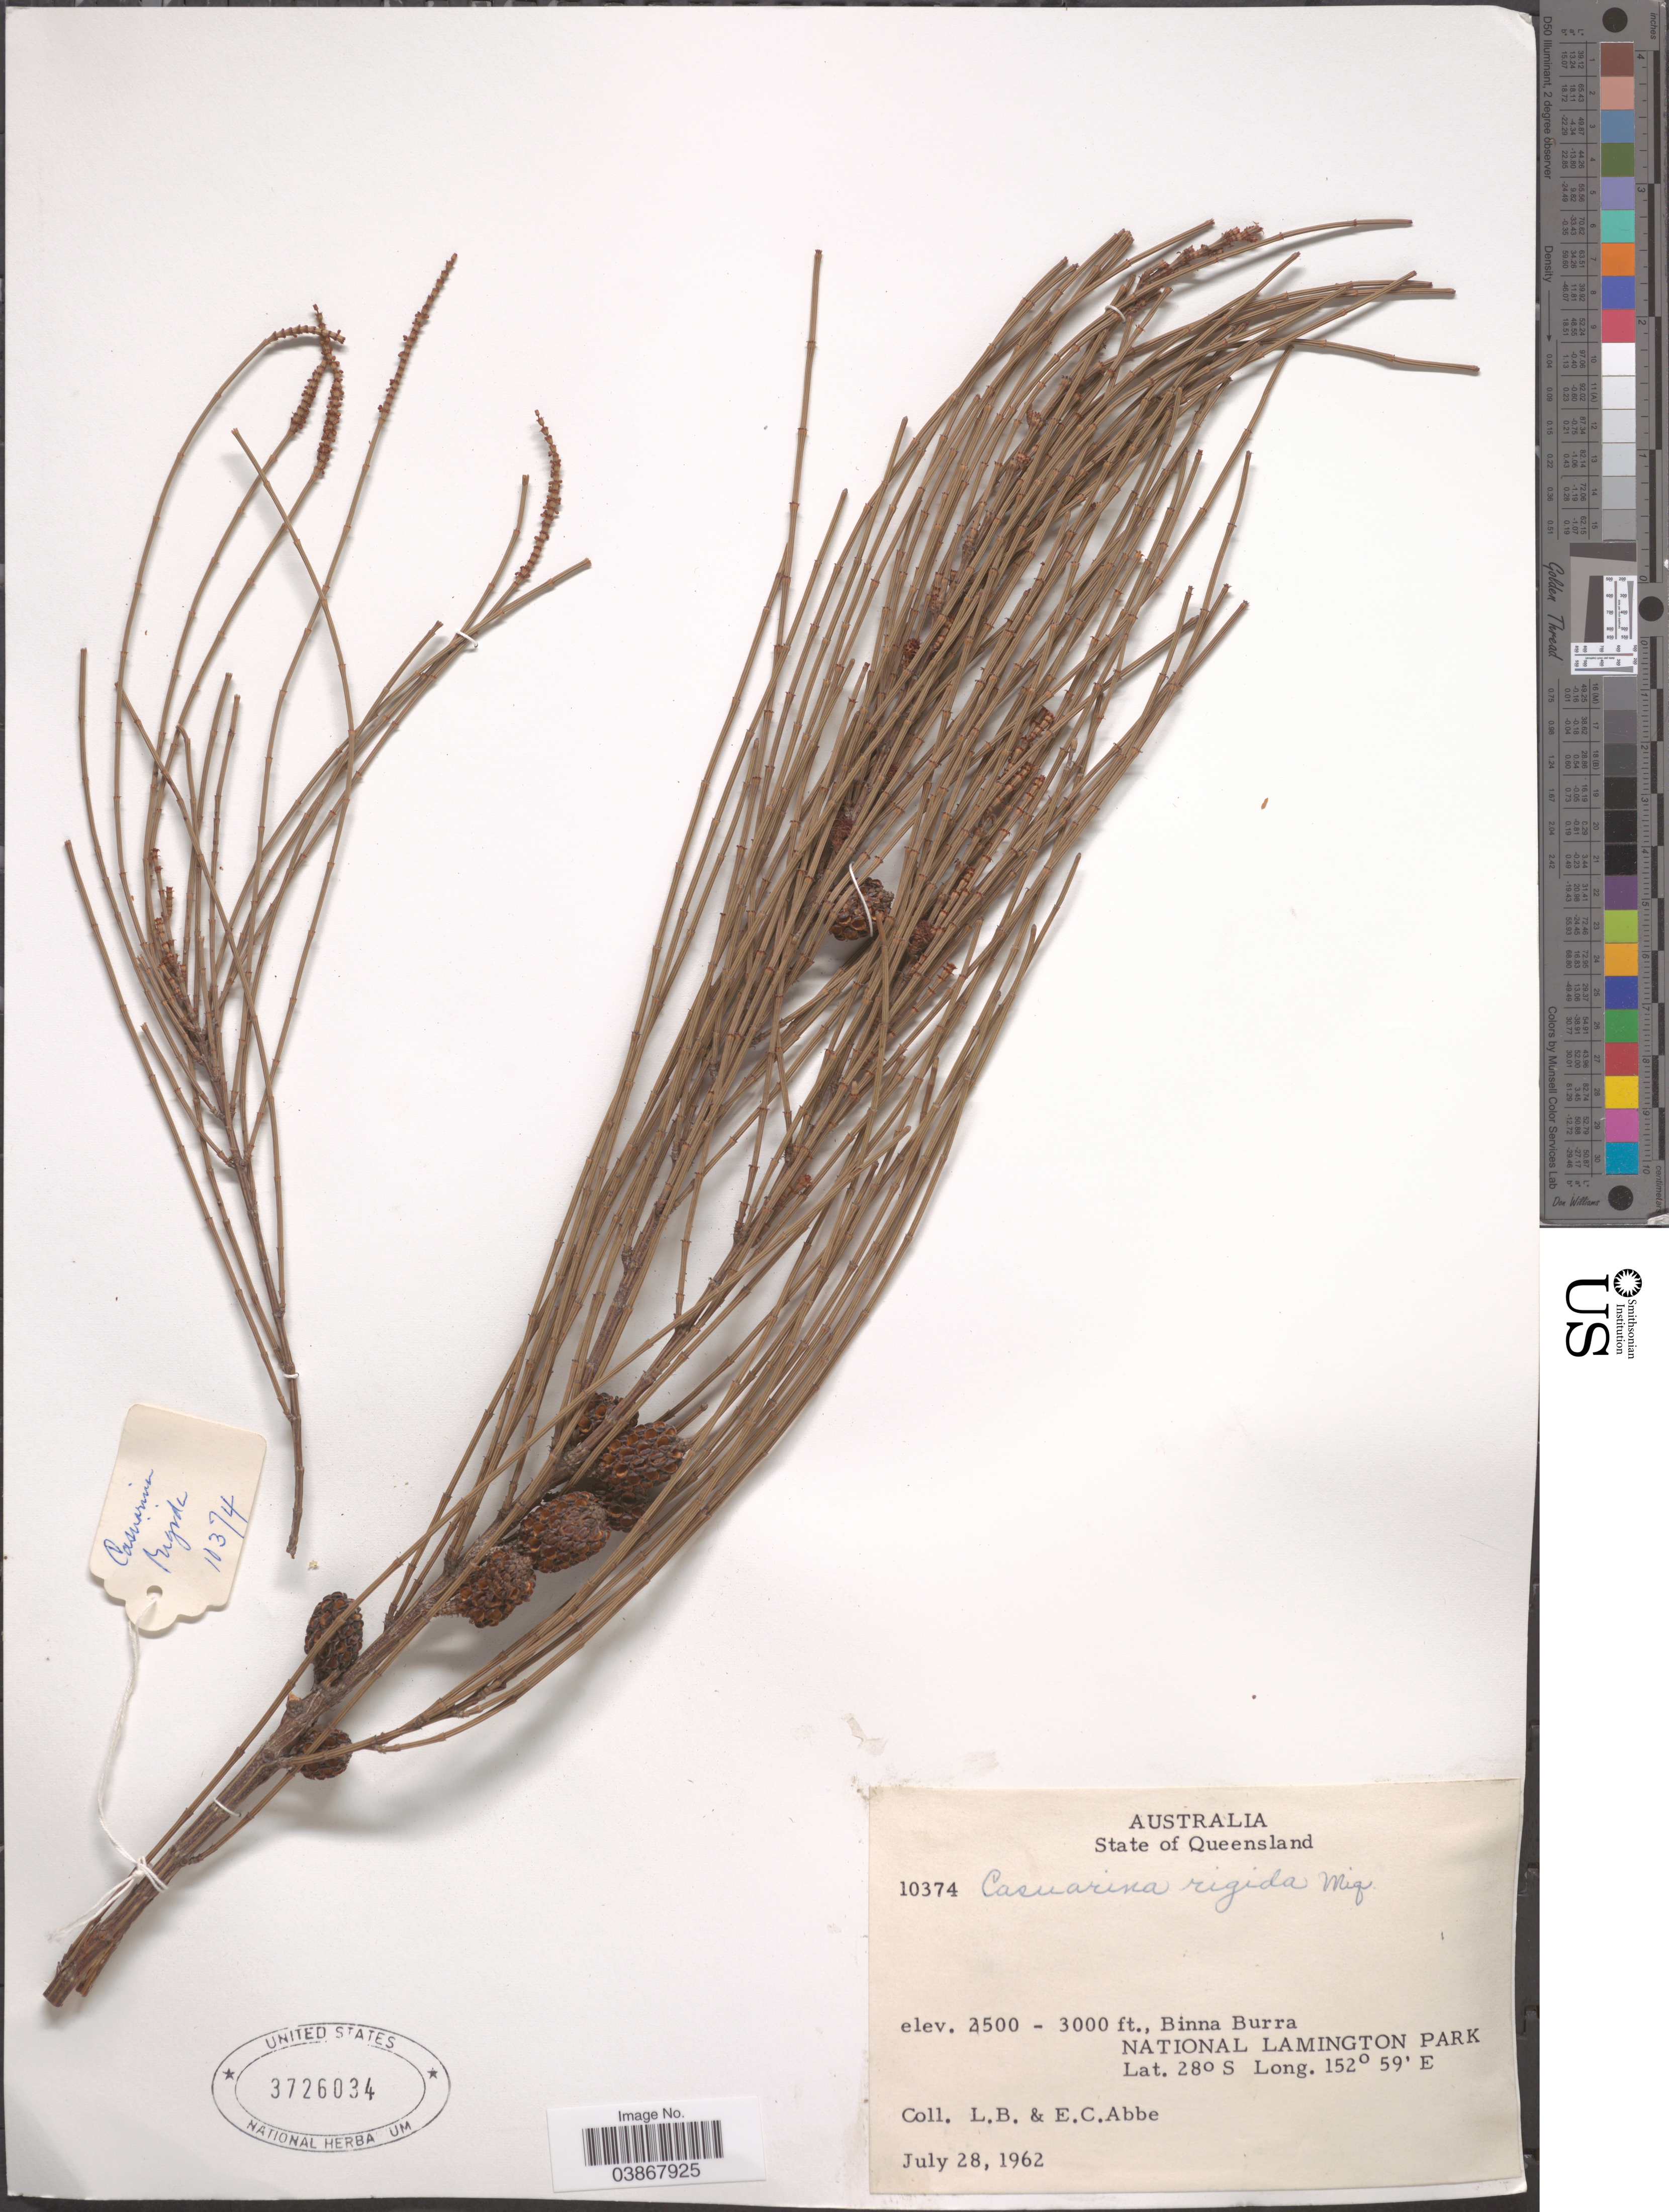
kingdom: Plantae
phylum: Tracheophyta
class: Magnoliopsida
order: Fagales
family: Casuarinaceae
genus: Casuarina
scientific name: Casuarina rigida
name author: Miq.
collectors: L. B. Abbe & E. C. Abbe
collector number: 10374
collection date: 1962-07-28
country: Australia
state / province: Queensland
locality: Binna Burra. National Lamington Park.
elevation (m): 762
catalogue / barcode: US 3726034